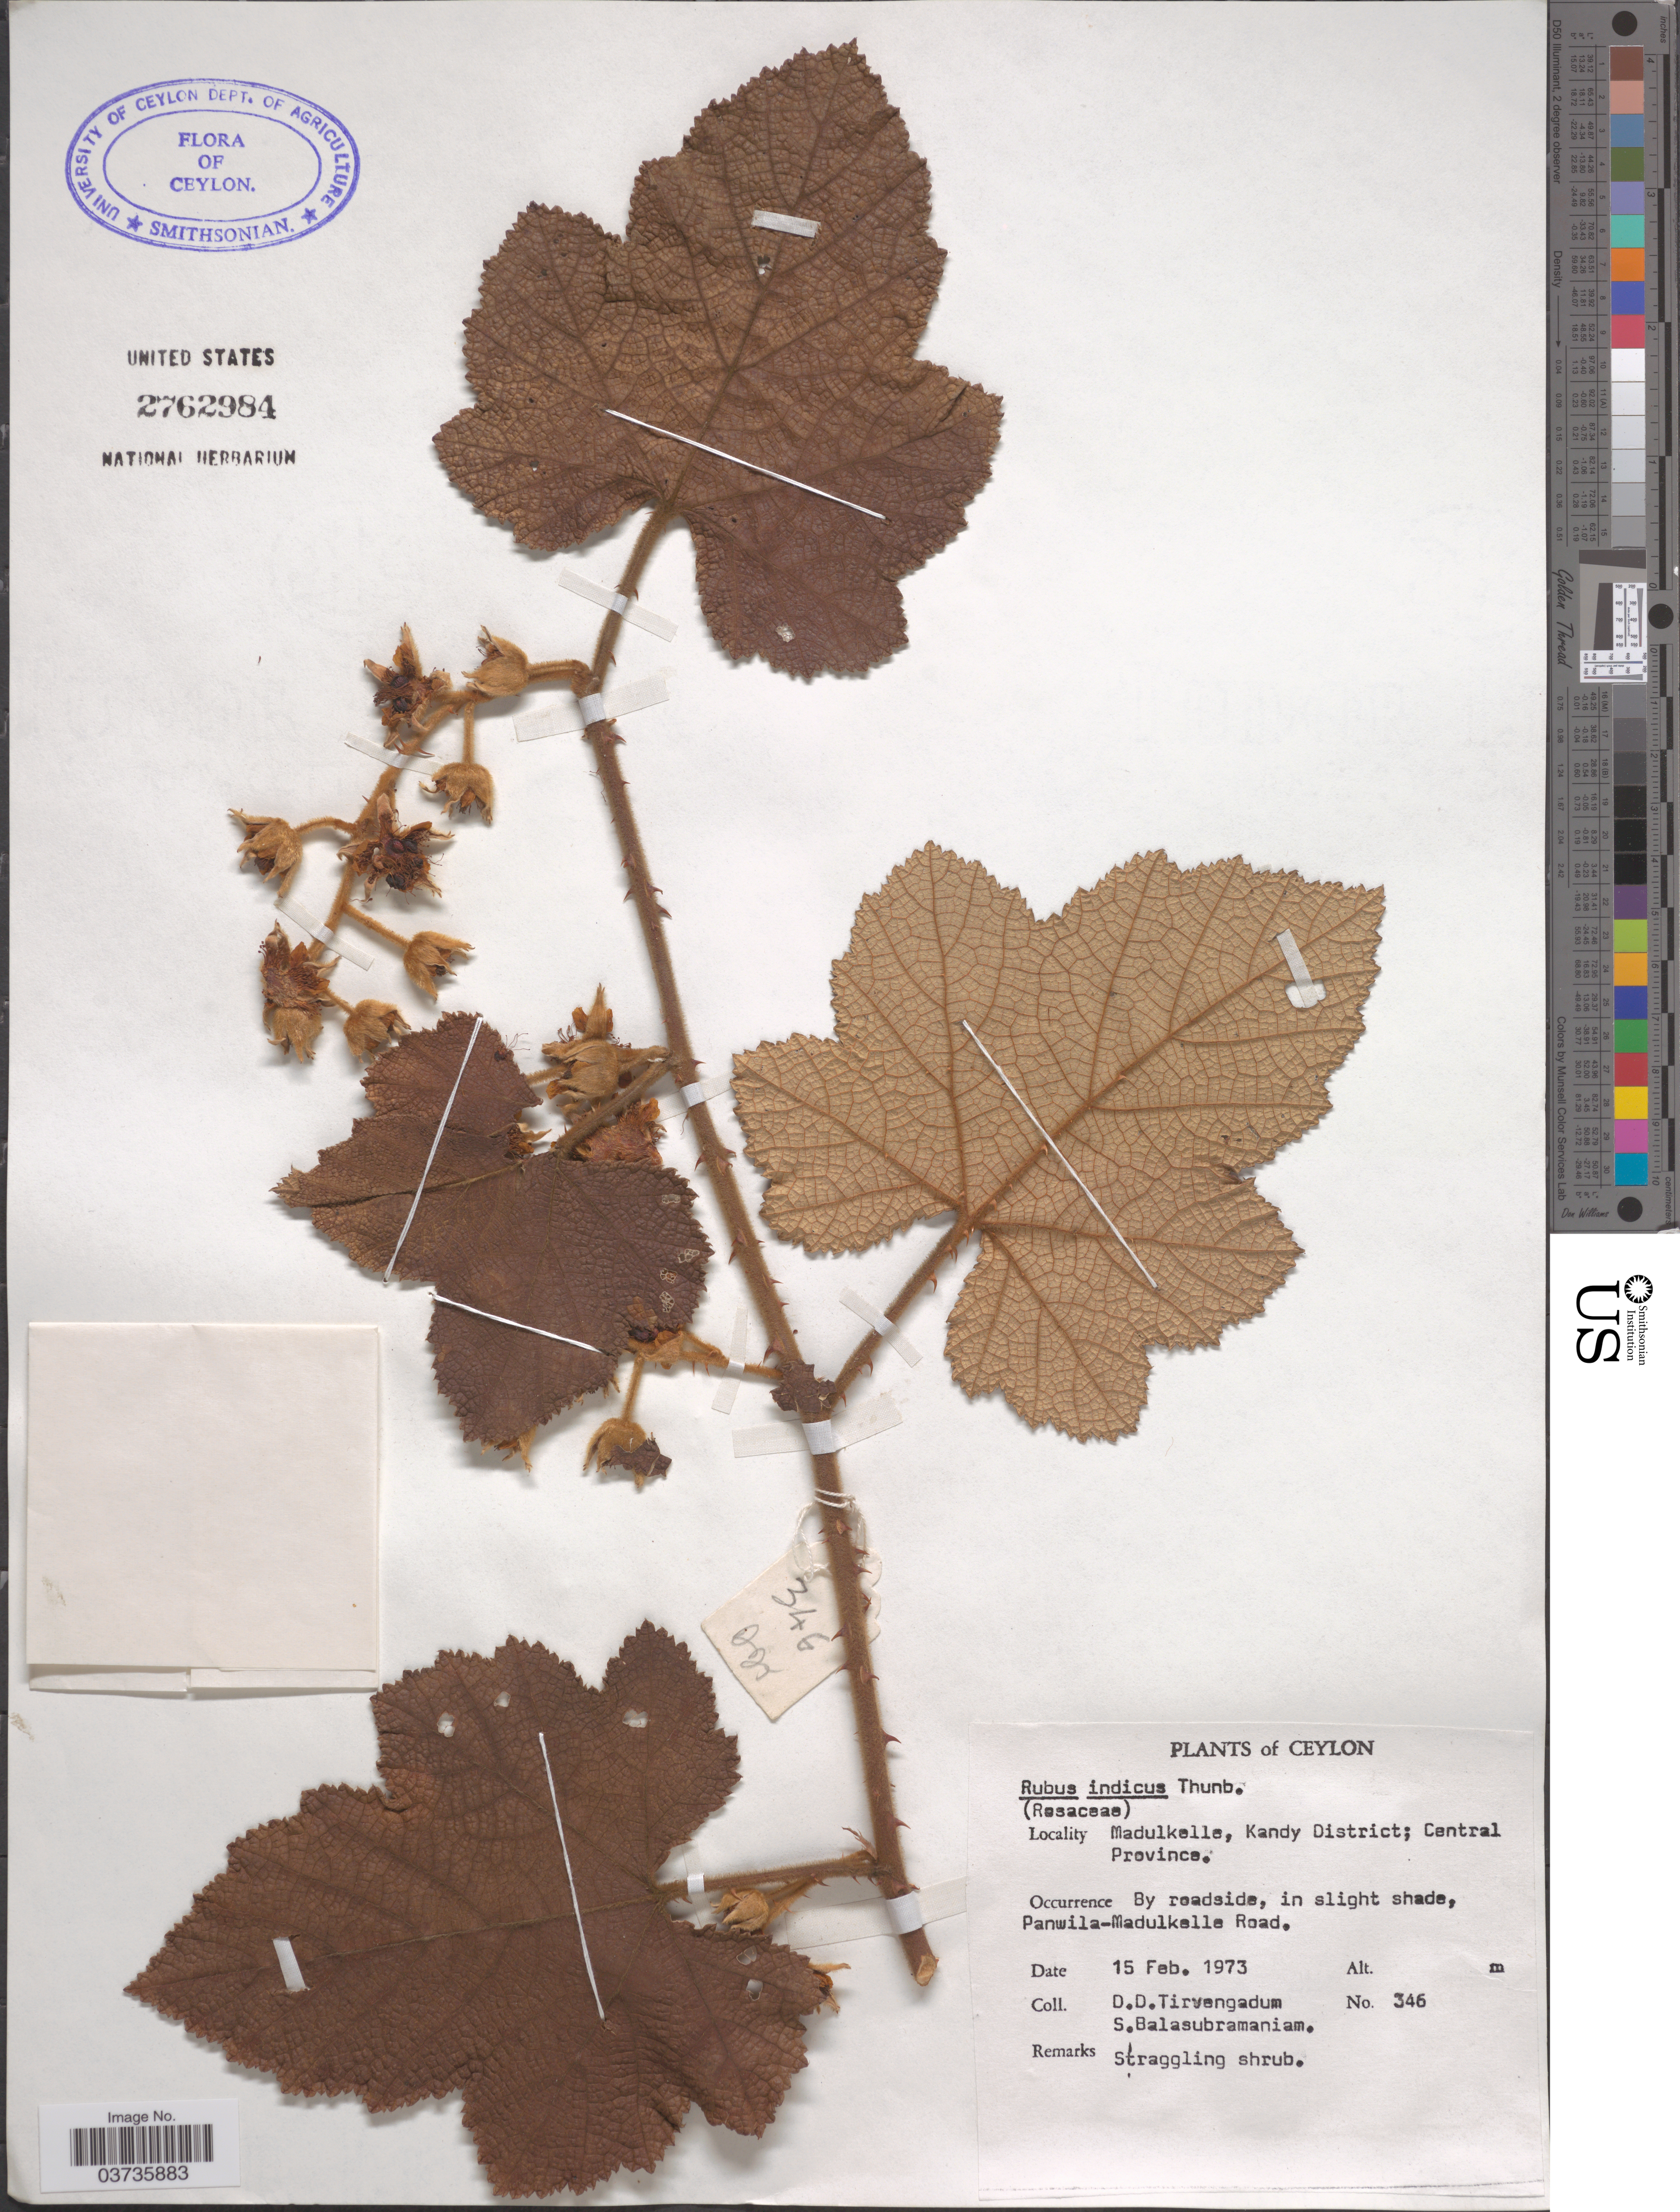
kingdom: Plantae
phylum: Tracheophyta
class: Magnoliopsida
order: Rosales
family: Rosaceae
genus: Rubus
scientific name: Rubus indicus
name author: Lesch. ex Ser.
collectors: D. Tirvengadum & S. Balasubramaniam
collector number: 346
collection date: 1973-02-15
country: Sri Lanka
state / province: Central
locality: Ceylon. Madulkelle, Kandy District. Panwila-Madulkelle Road.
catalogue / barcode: US 2762984